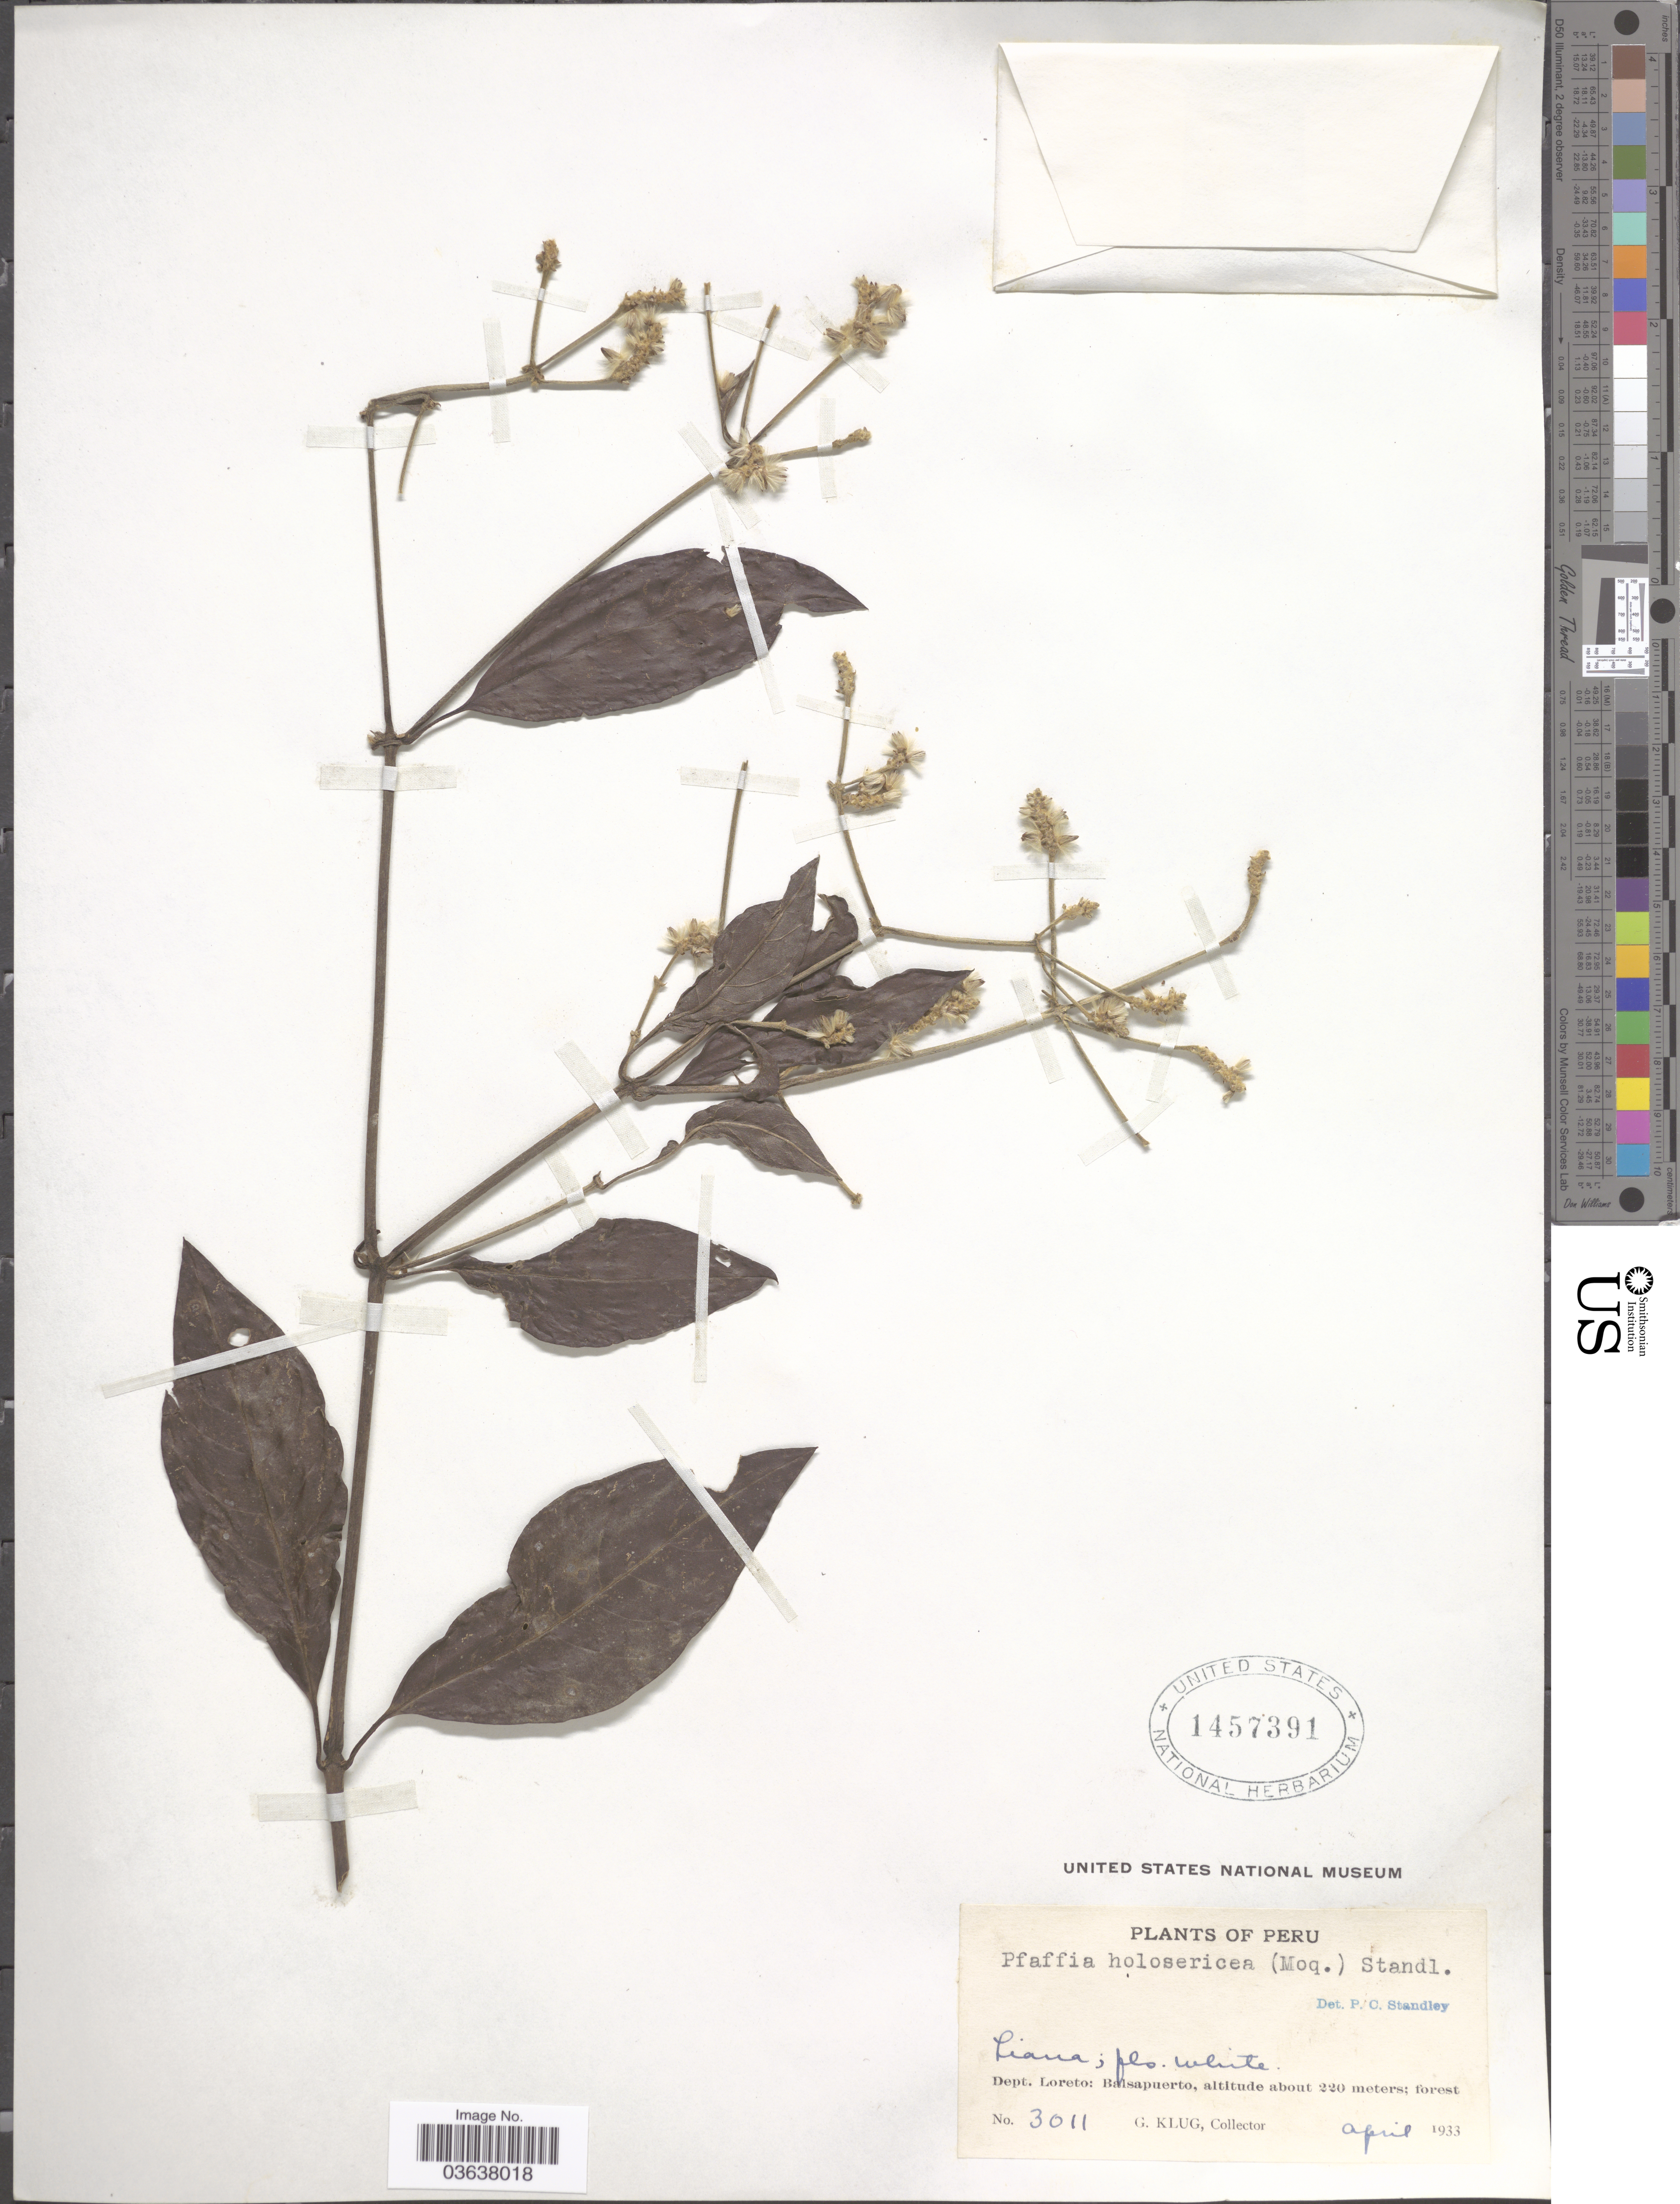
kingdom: Plantae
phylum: Tracheophyta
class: Magnoliopsida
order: Caryophyllales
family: Amaranthaceae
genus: Gomphrena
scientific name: Gomphrena holosericea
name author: (Mart.) Moq.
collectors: G. Klug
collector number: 3011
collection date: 1933-04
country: Peru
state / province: Loreto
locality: Dept. Loreto: Balsapuerto.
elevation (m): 220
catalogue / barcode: US 1457391